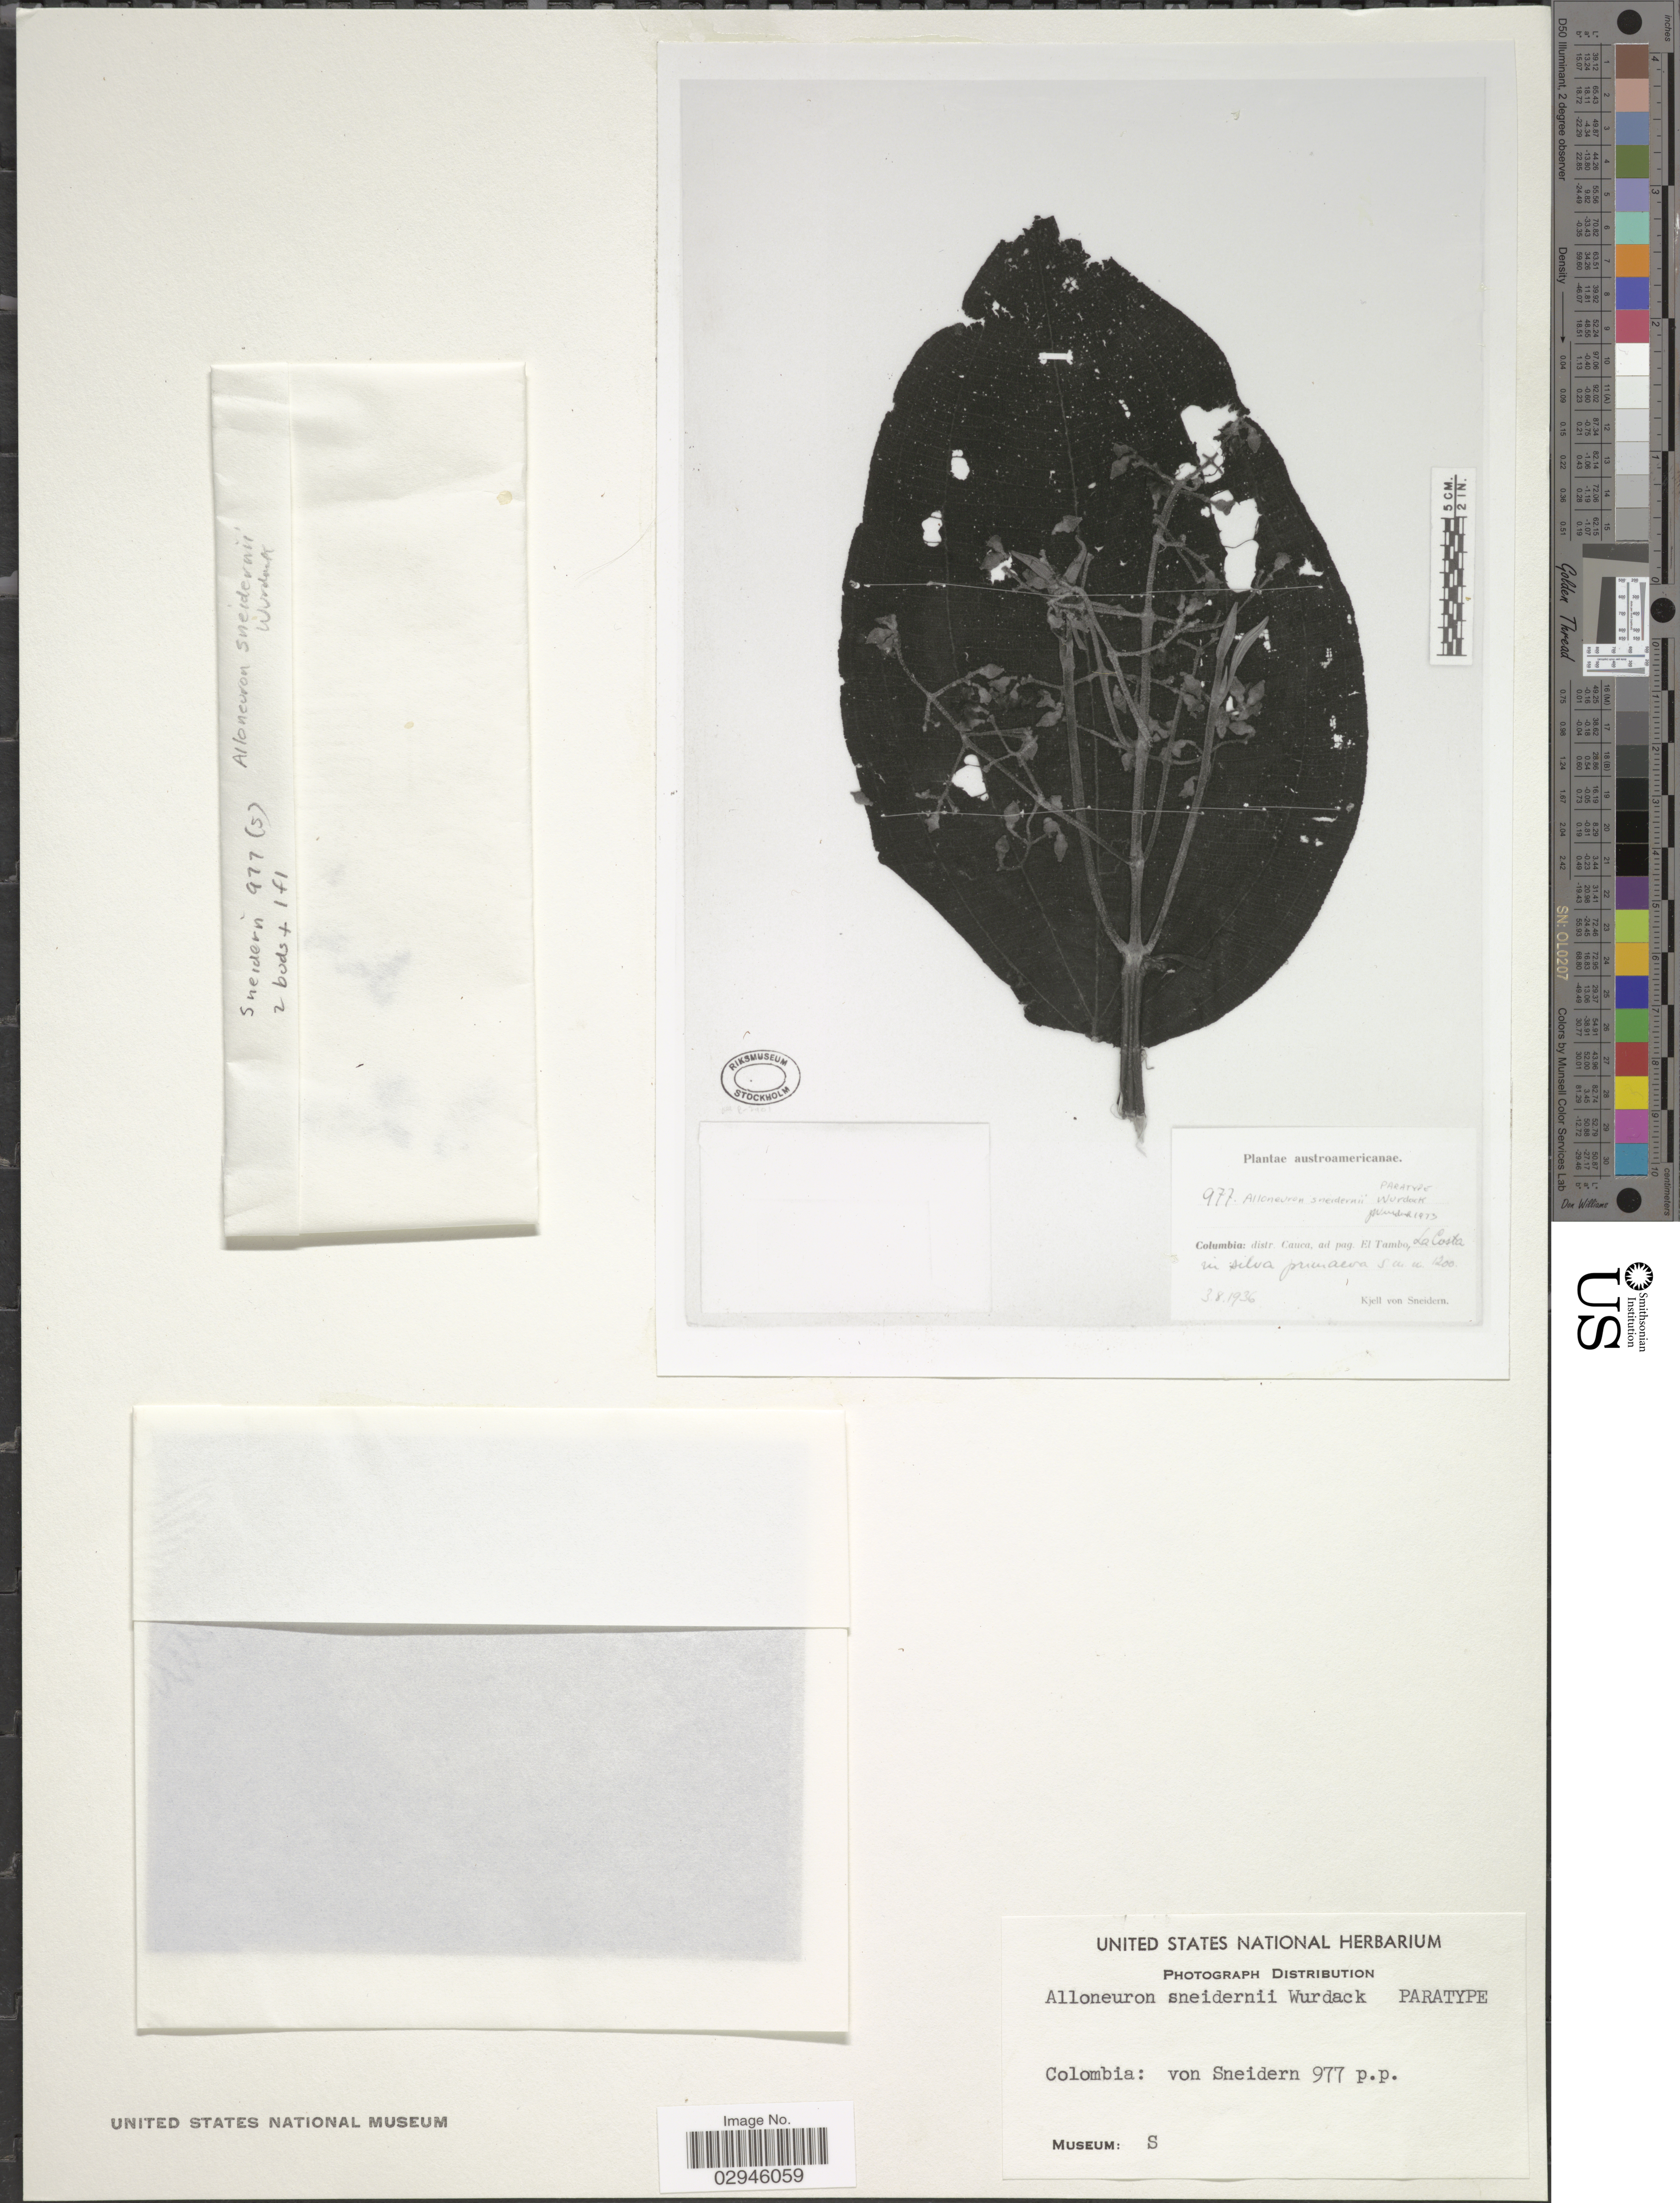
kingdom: Plantae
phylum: Tracheophyta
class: Magnoliopsida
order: Myrtales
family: Melastomataceae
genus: Wurdastom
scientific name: Wurdastom sneidernii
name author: (Wurdack) B. Walln.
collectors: K. von Sneidern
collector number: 977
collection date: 1936-08-03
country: Colombia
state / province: Cauca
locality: Distr. Cauca, ad pag. El Tambo, La Costa in silva primaeva. Austroamericanae.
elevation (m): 1200